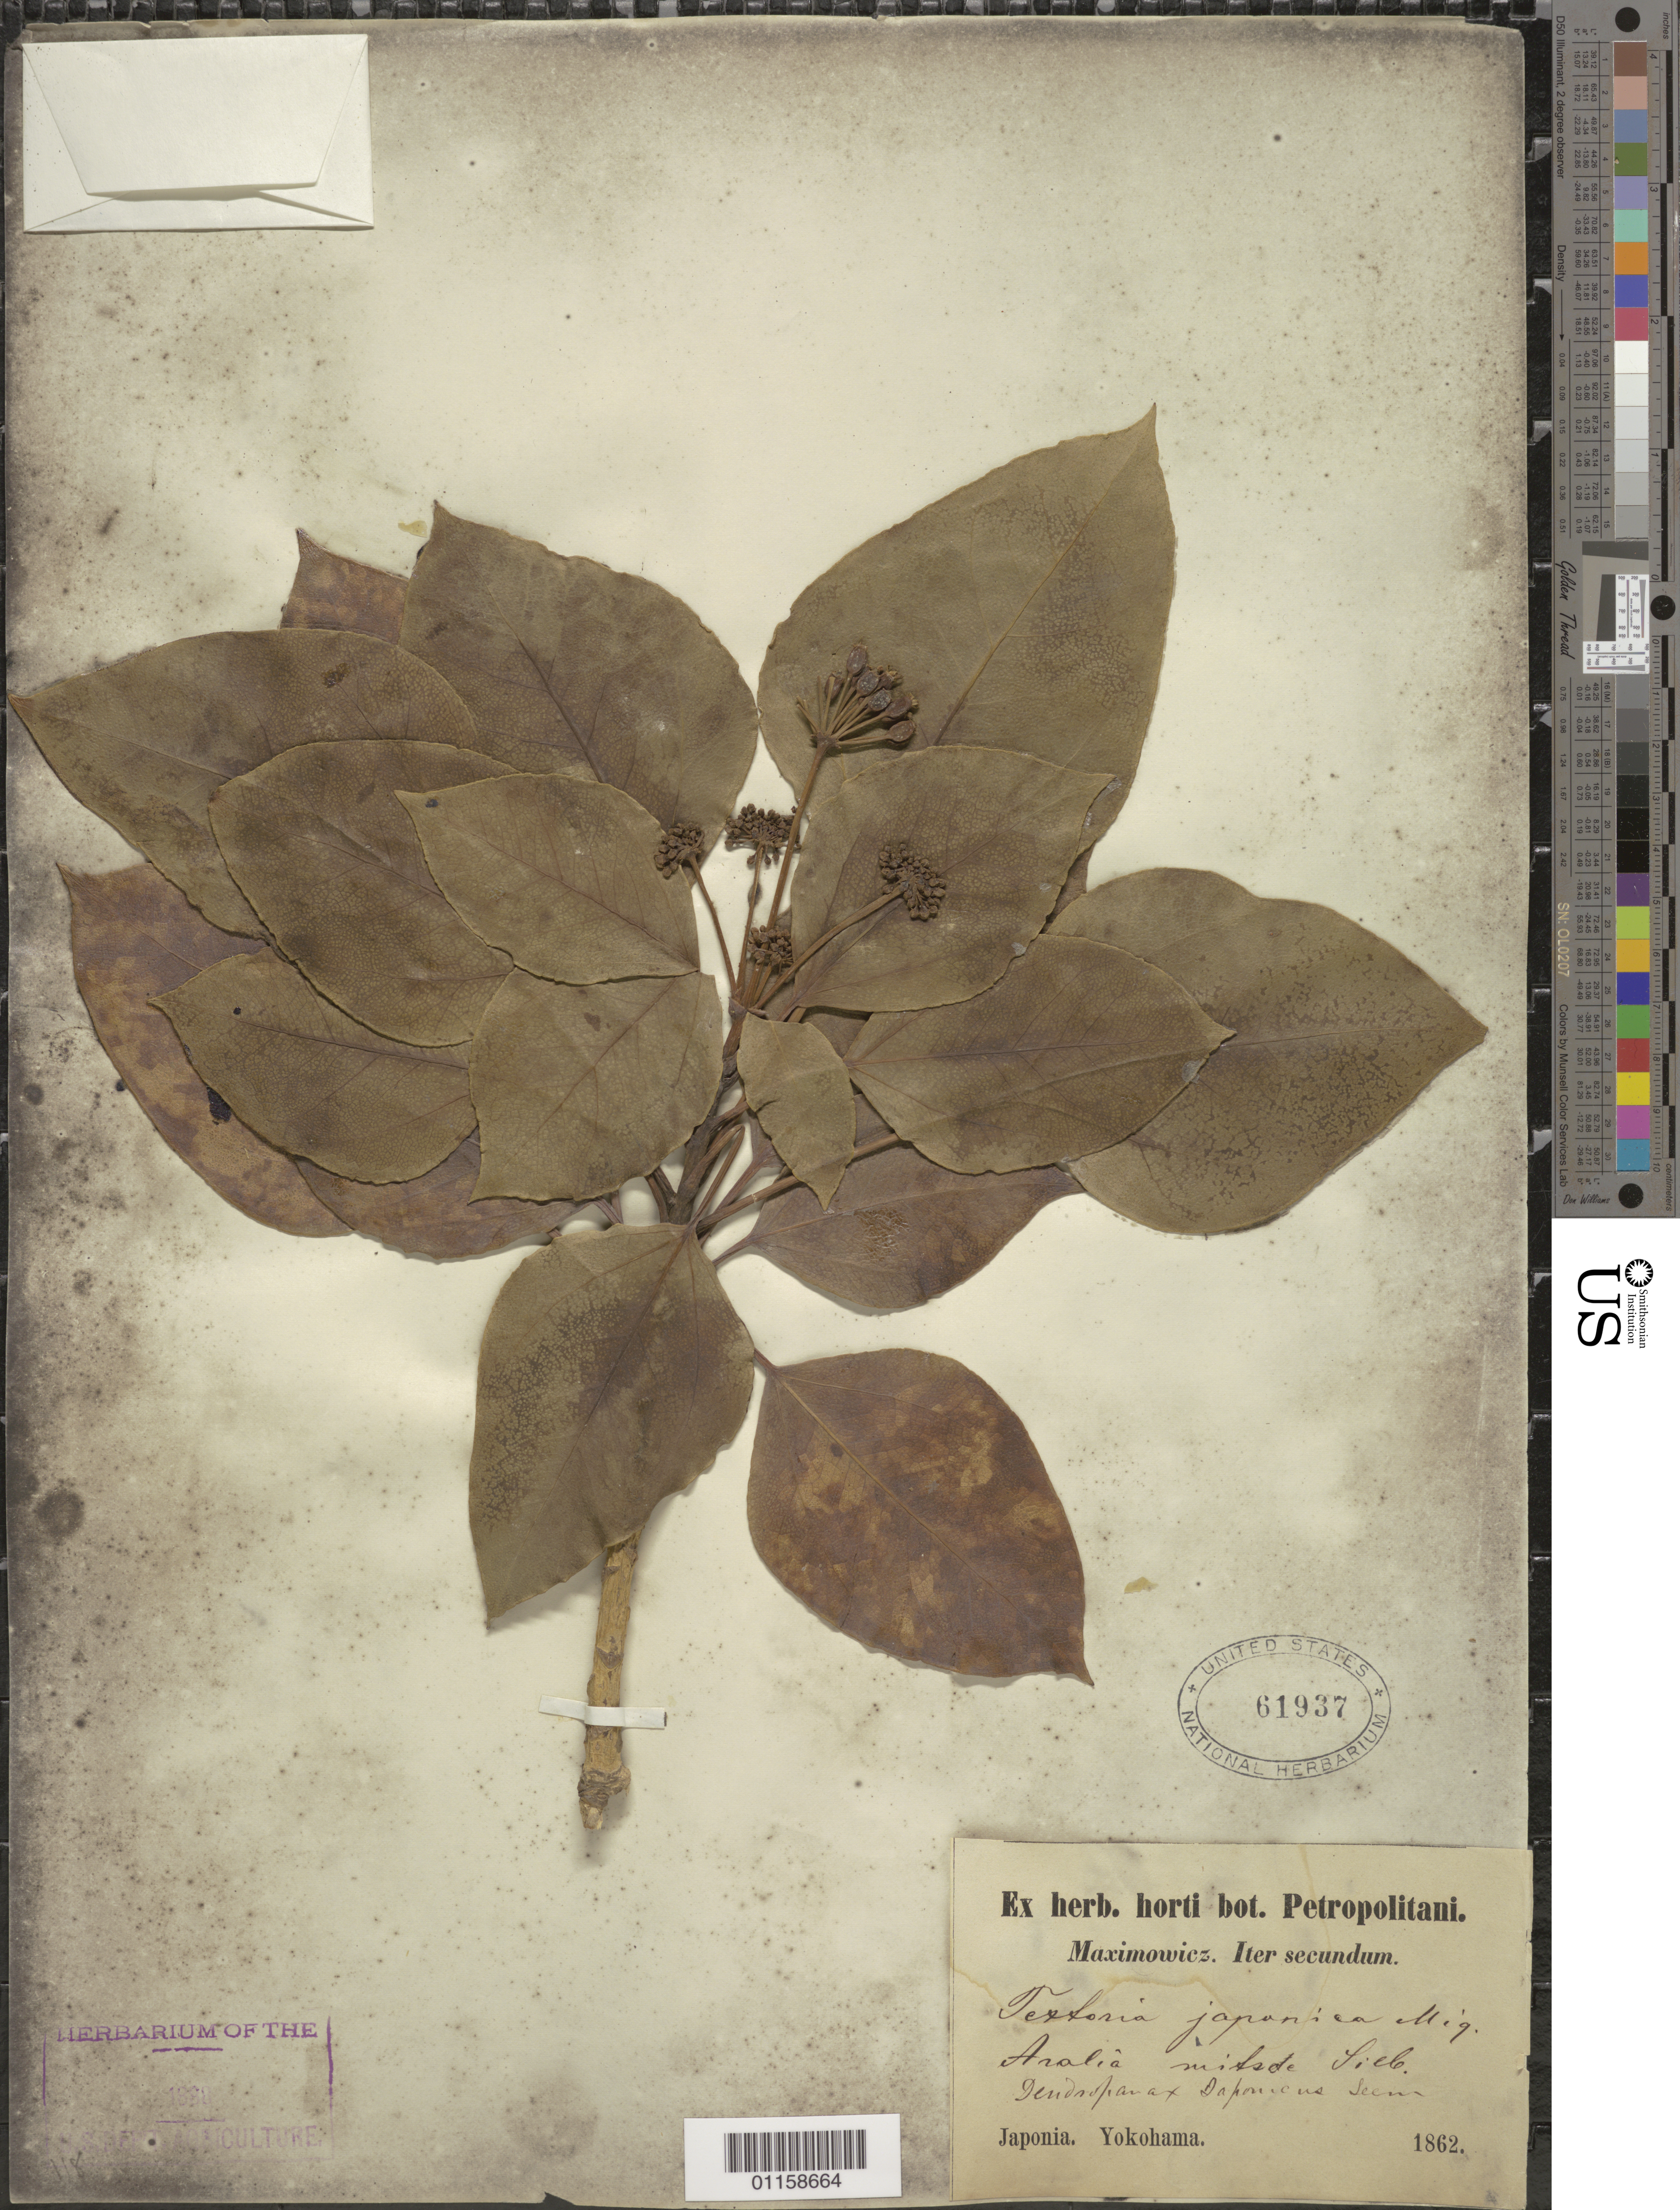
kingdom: Plantae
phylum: Tracheophyta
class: Magnoliopsida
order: Apiales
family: Araliaceae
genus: Dendropanax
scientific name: Dendropanax japonicus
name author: (Jungh.) Seem.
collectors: -. Maximowicz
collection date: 1862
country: Japan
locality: Yokohama.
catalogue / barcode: US 61937